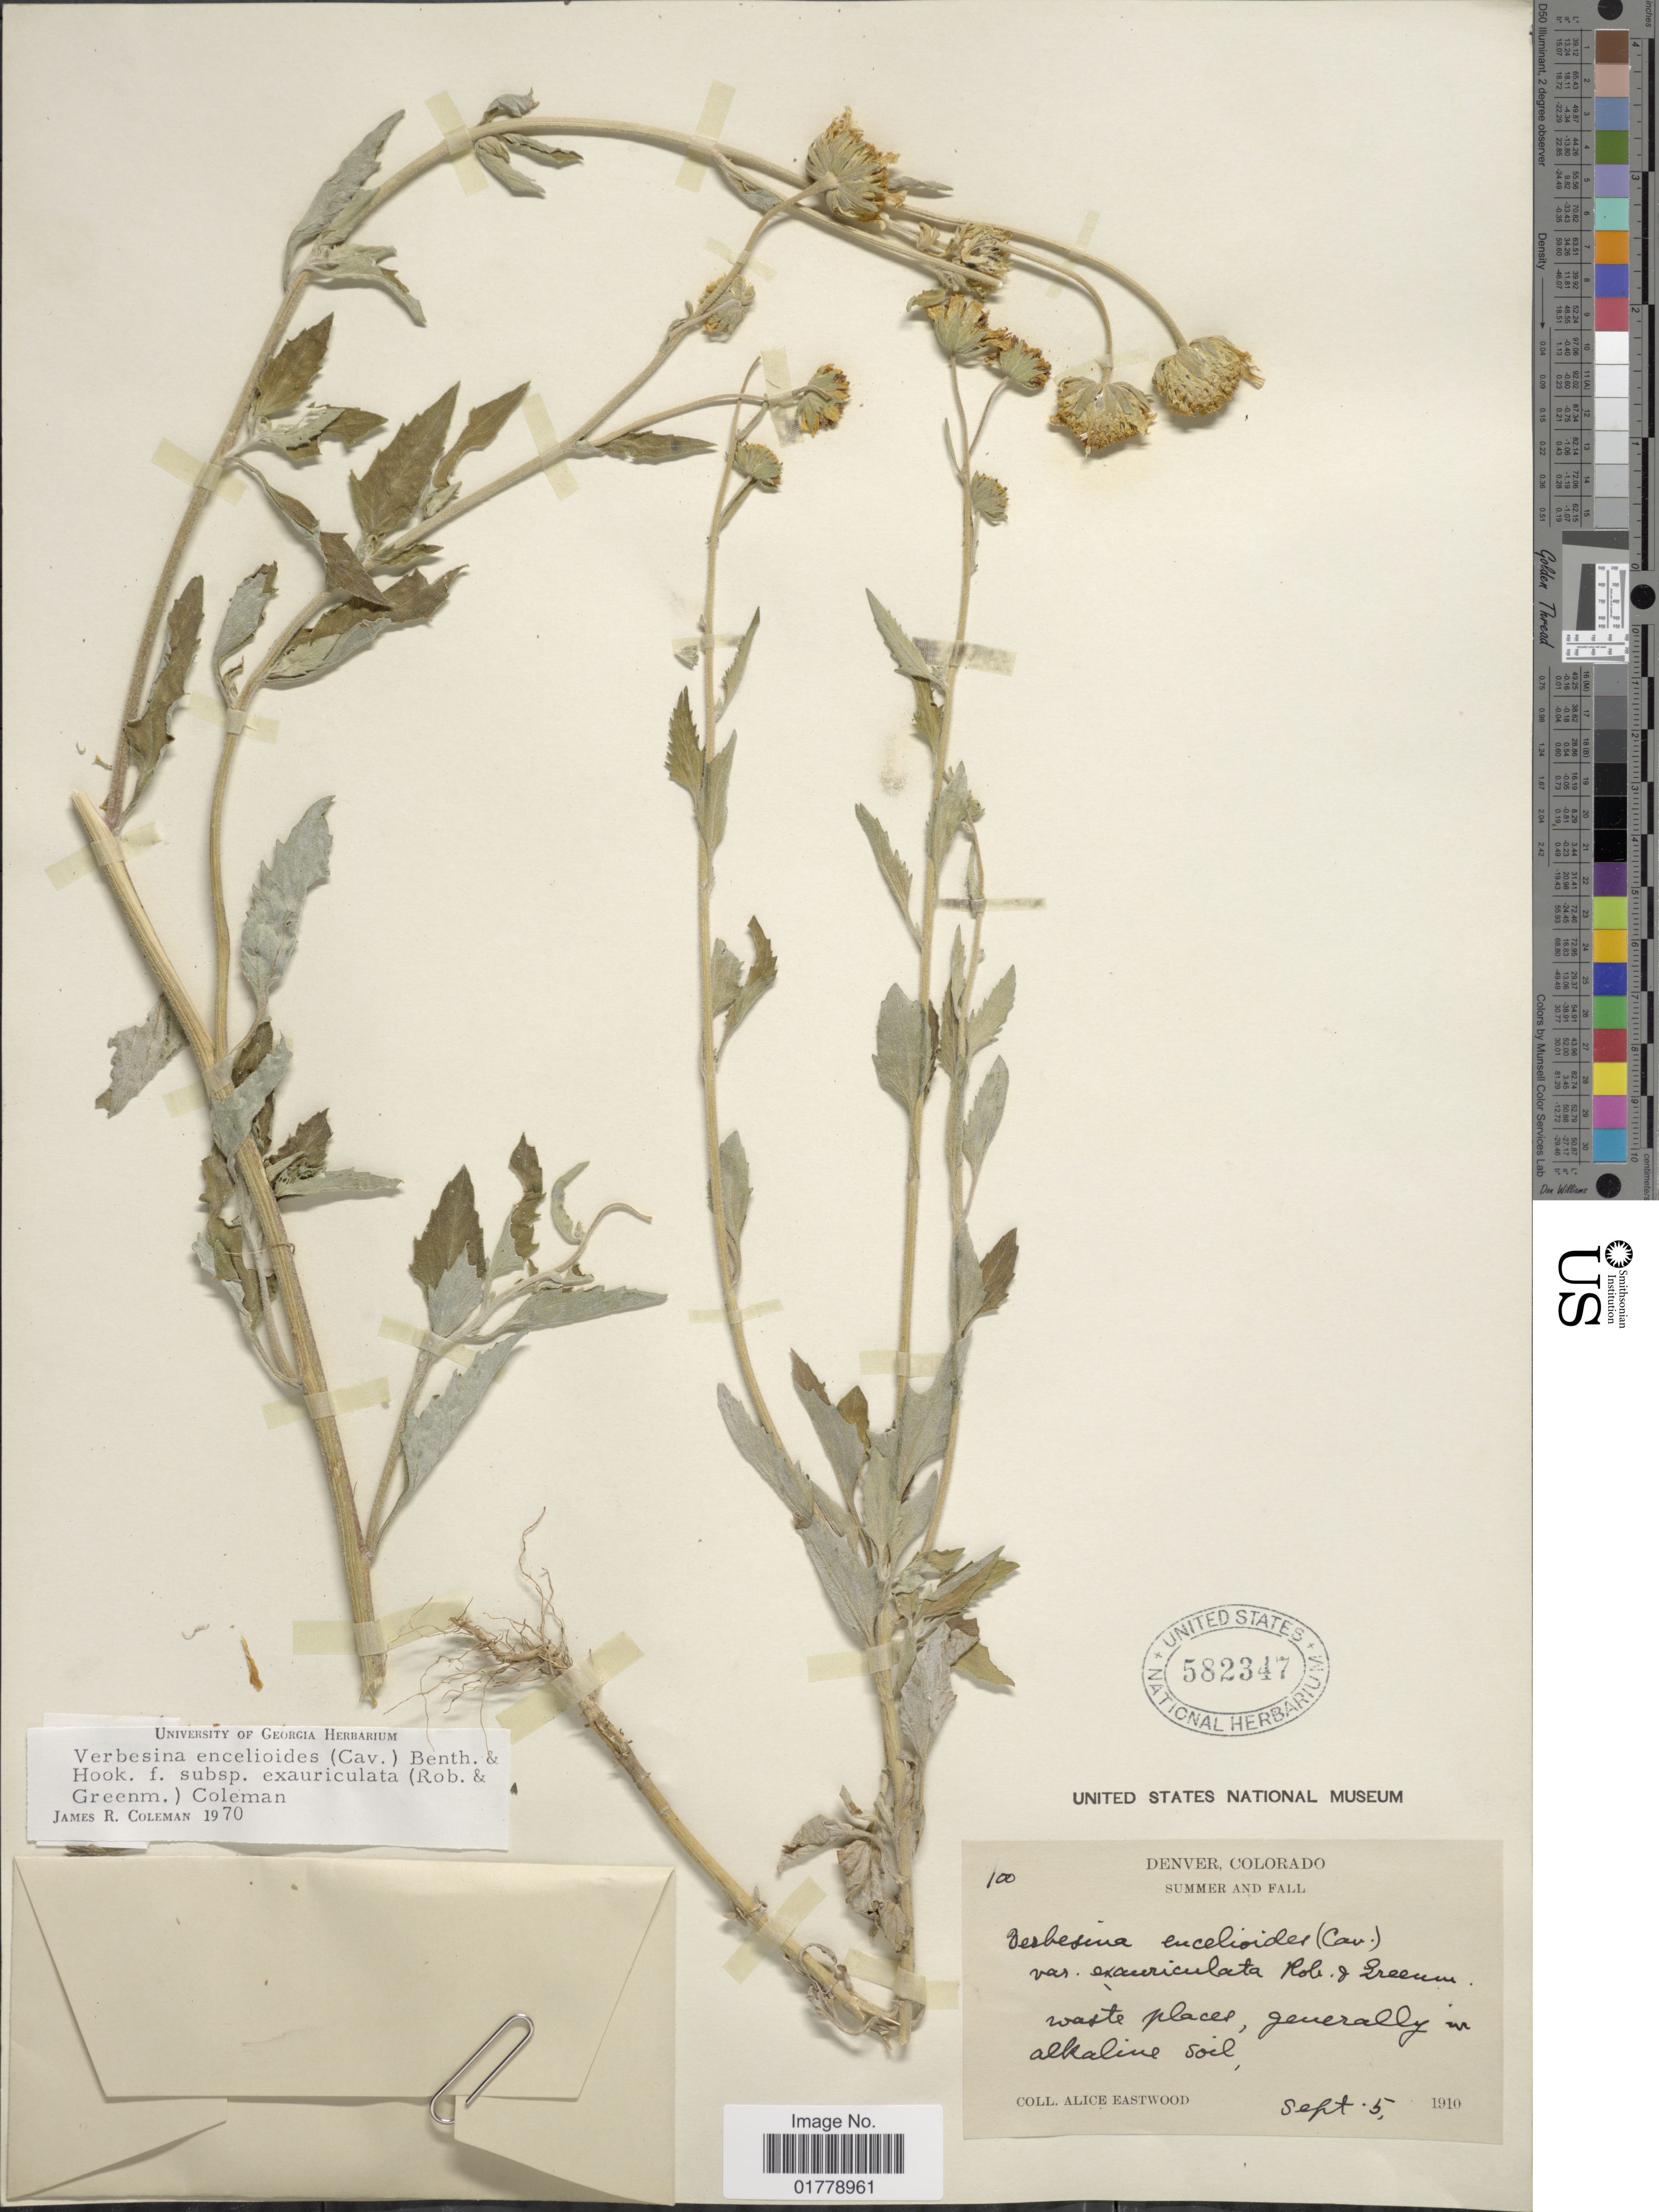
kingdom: Plantae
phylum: Tracheophyta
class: Magnoliopsida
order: Asterales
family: Asteraceae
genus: Verbesina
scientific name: Verbesina encelioides var. cana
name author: (B.L. Rob.) Greenm.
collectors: A. Eastwood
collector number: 100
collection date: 1910-09-05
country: United States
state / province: Colorado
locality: Denver, Colorado. Summer and Fall. Waste places, generally in alkaline soil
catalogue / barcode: US 582347